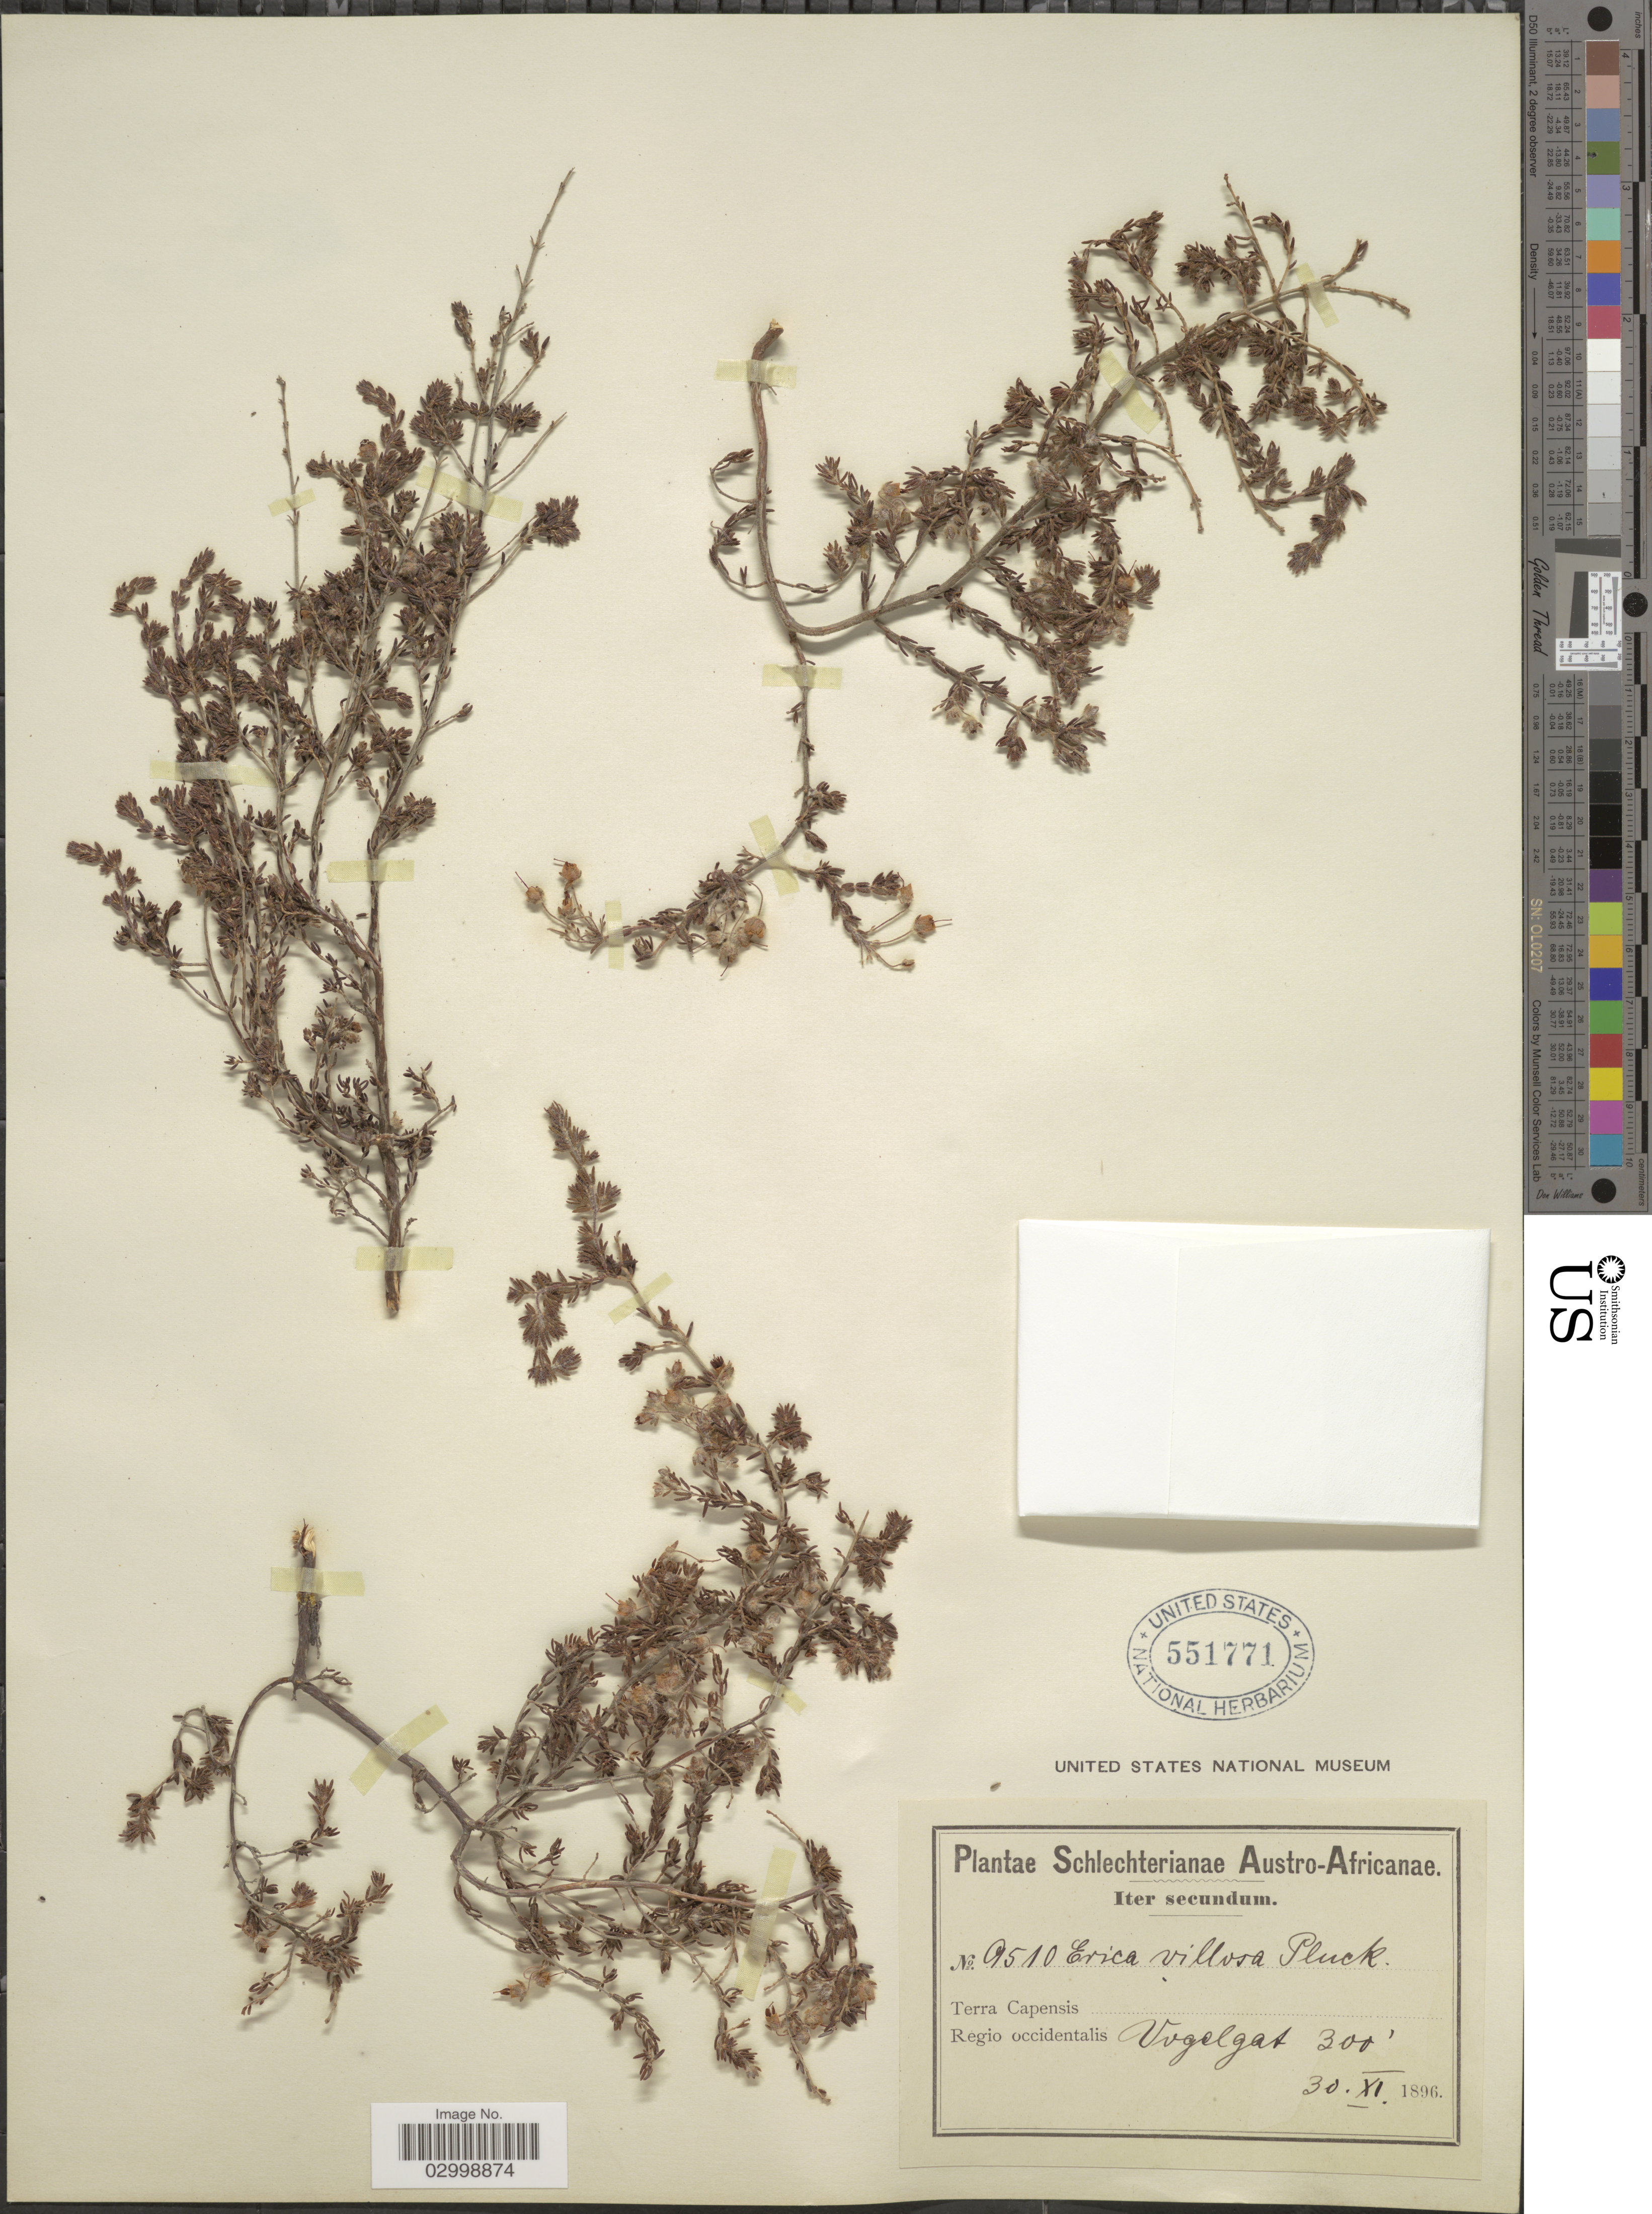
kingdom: Plantae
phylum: Tracheophyta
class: Magnoliopsida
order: Ericales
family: Ericaceae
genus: Erica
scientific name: Erica villosa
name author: Andrews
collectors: Schlechter, --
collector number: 9510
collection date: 1896-11-30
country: South Africa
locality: Austro-Africanae, Terra Capensis, Regio occidentalis, Vogelgat.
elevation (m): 91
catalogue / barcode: US 551771